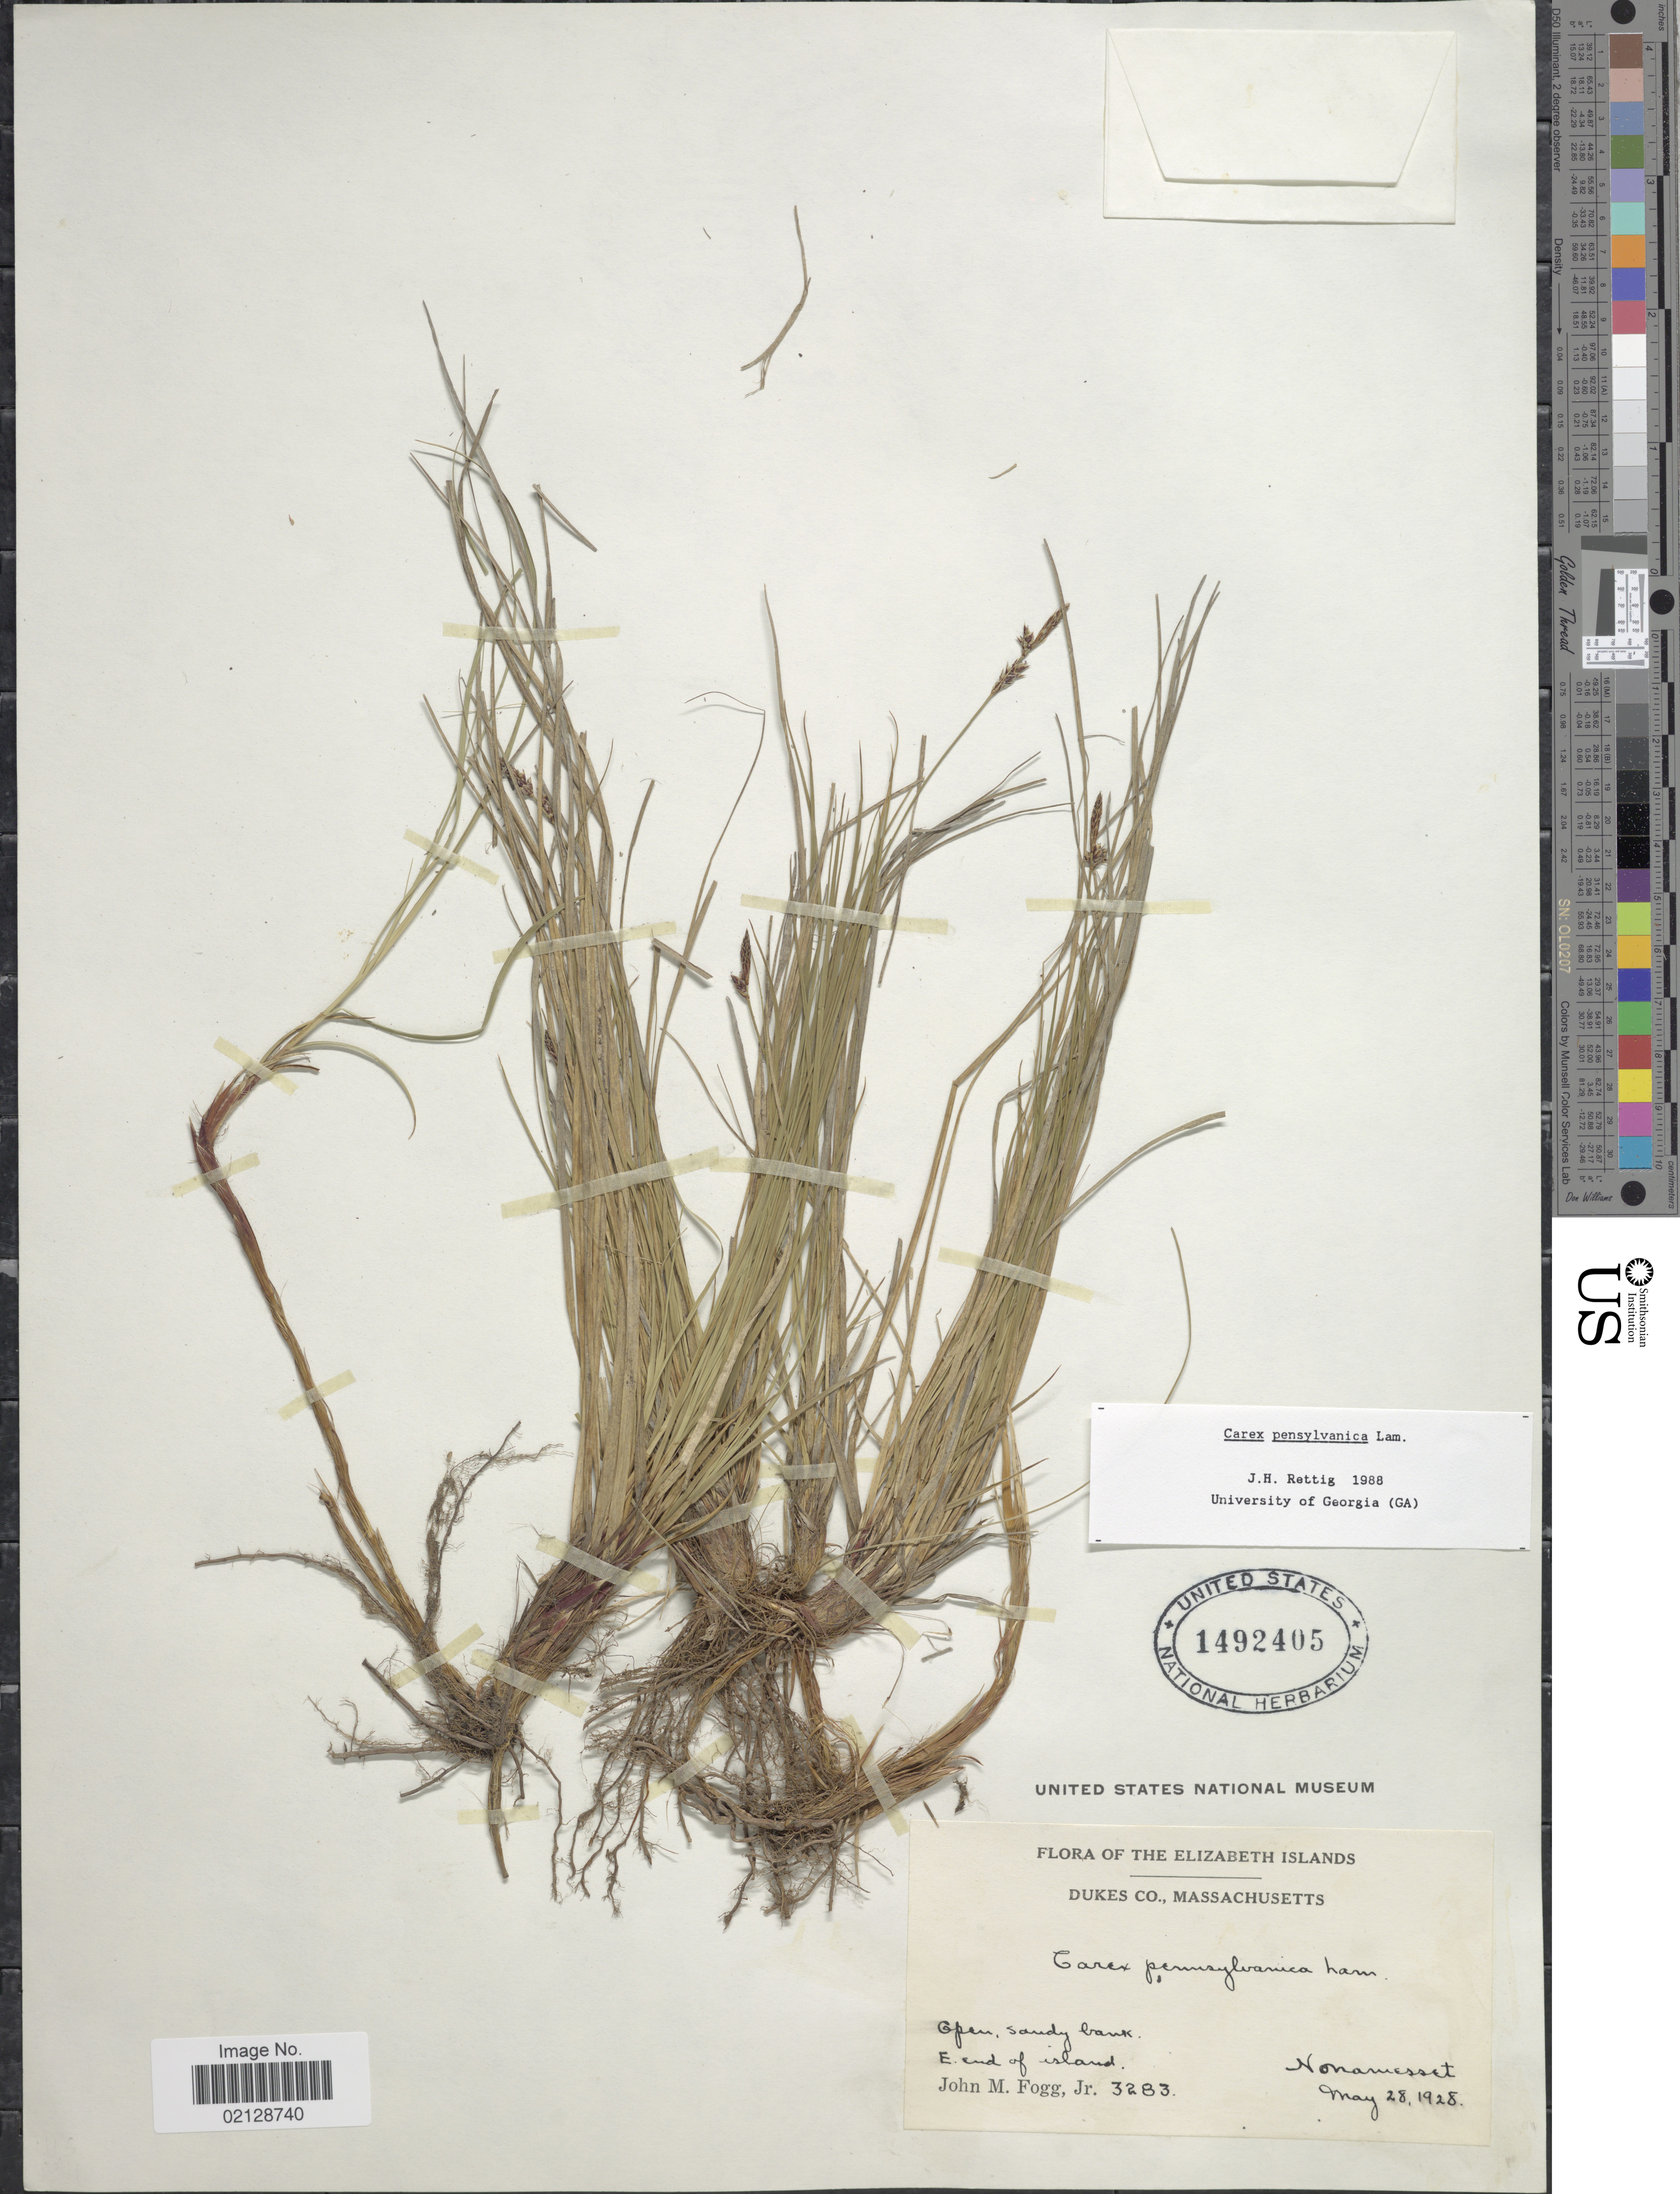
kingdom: Plantae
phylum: Tracheophyta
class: Liliopsida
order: Poales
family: Cyperaceae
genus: Carex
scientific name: Carex pensylvanica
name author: Lam.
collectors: J. Fogg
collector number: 3283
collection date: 1928-05-28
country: United States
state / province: Massachusetts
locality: Dukes Co., Massachusetts, The Elizabeth Islands, E. end of Island, Nonamesset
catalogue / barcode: US 1492405